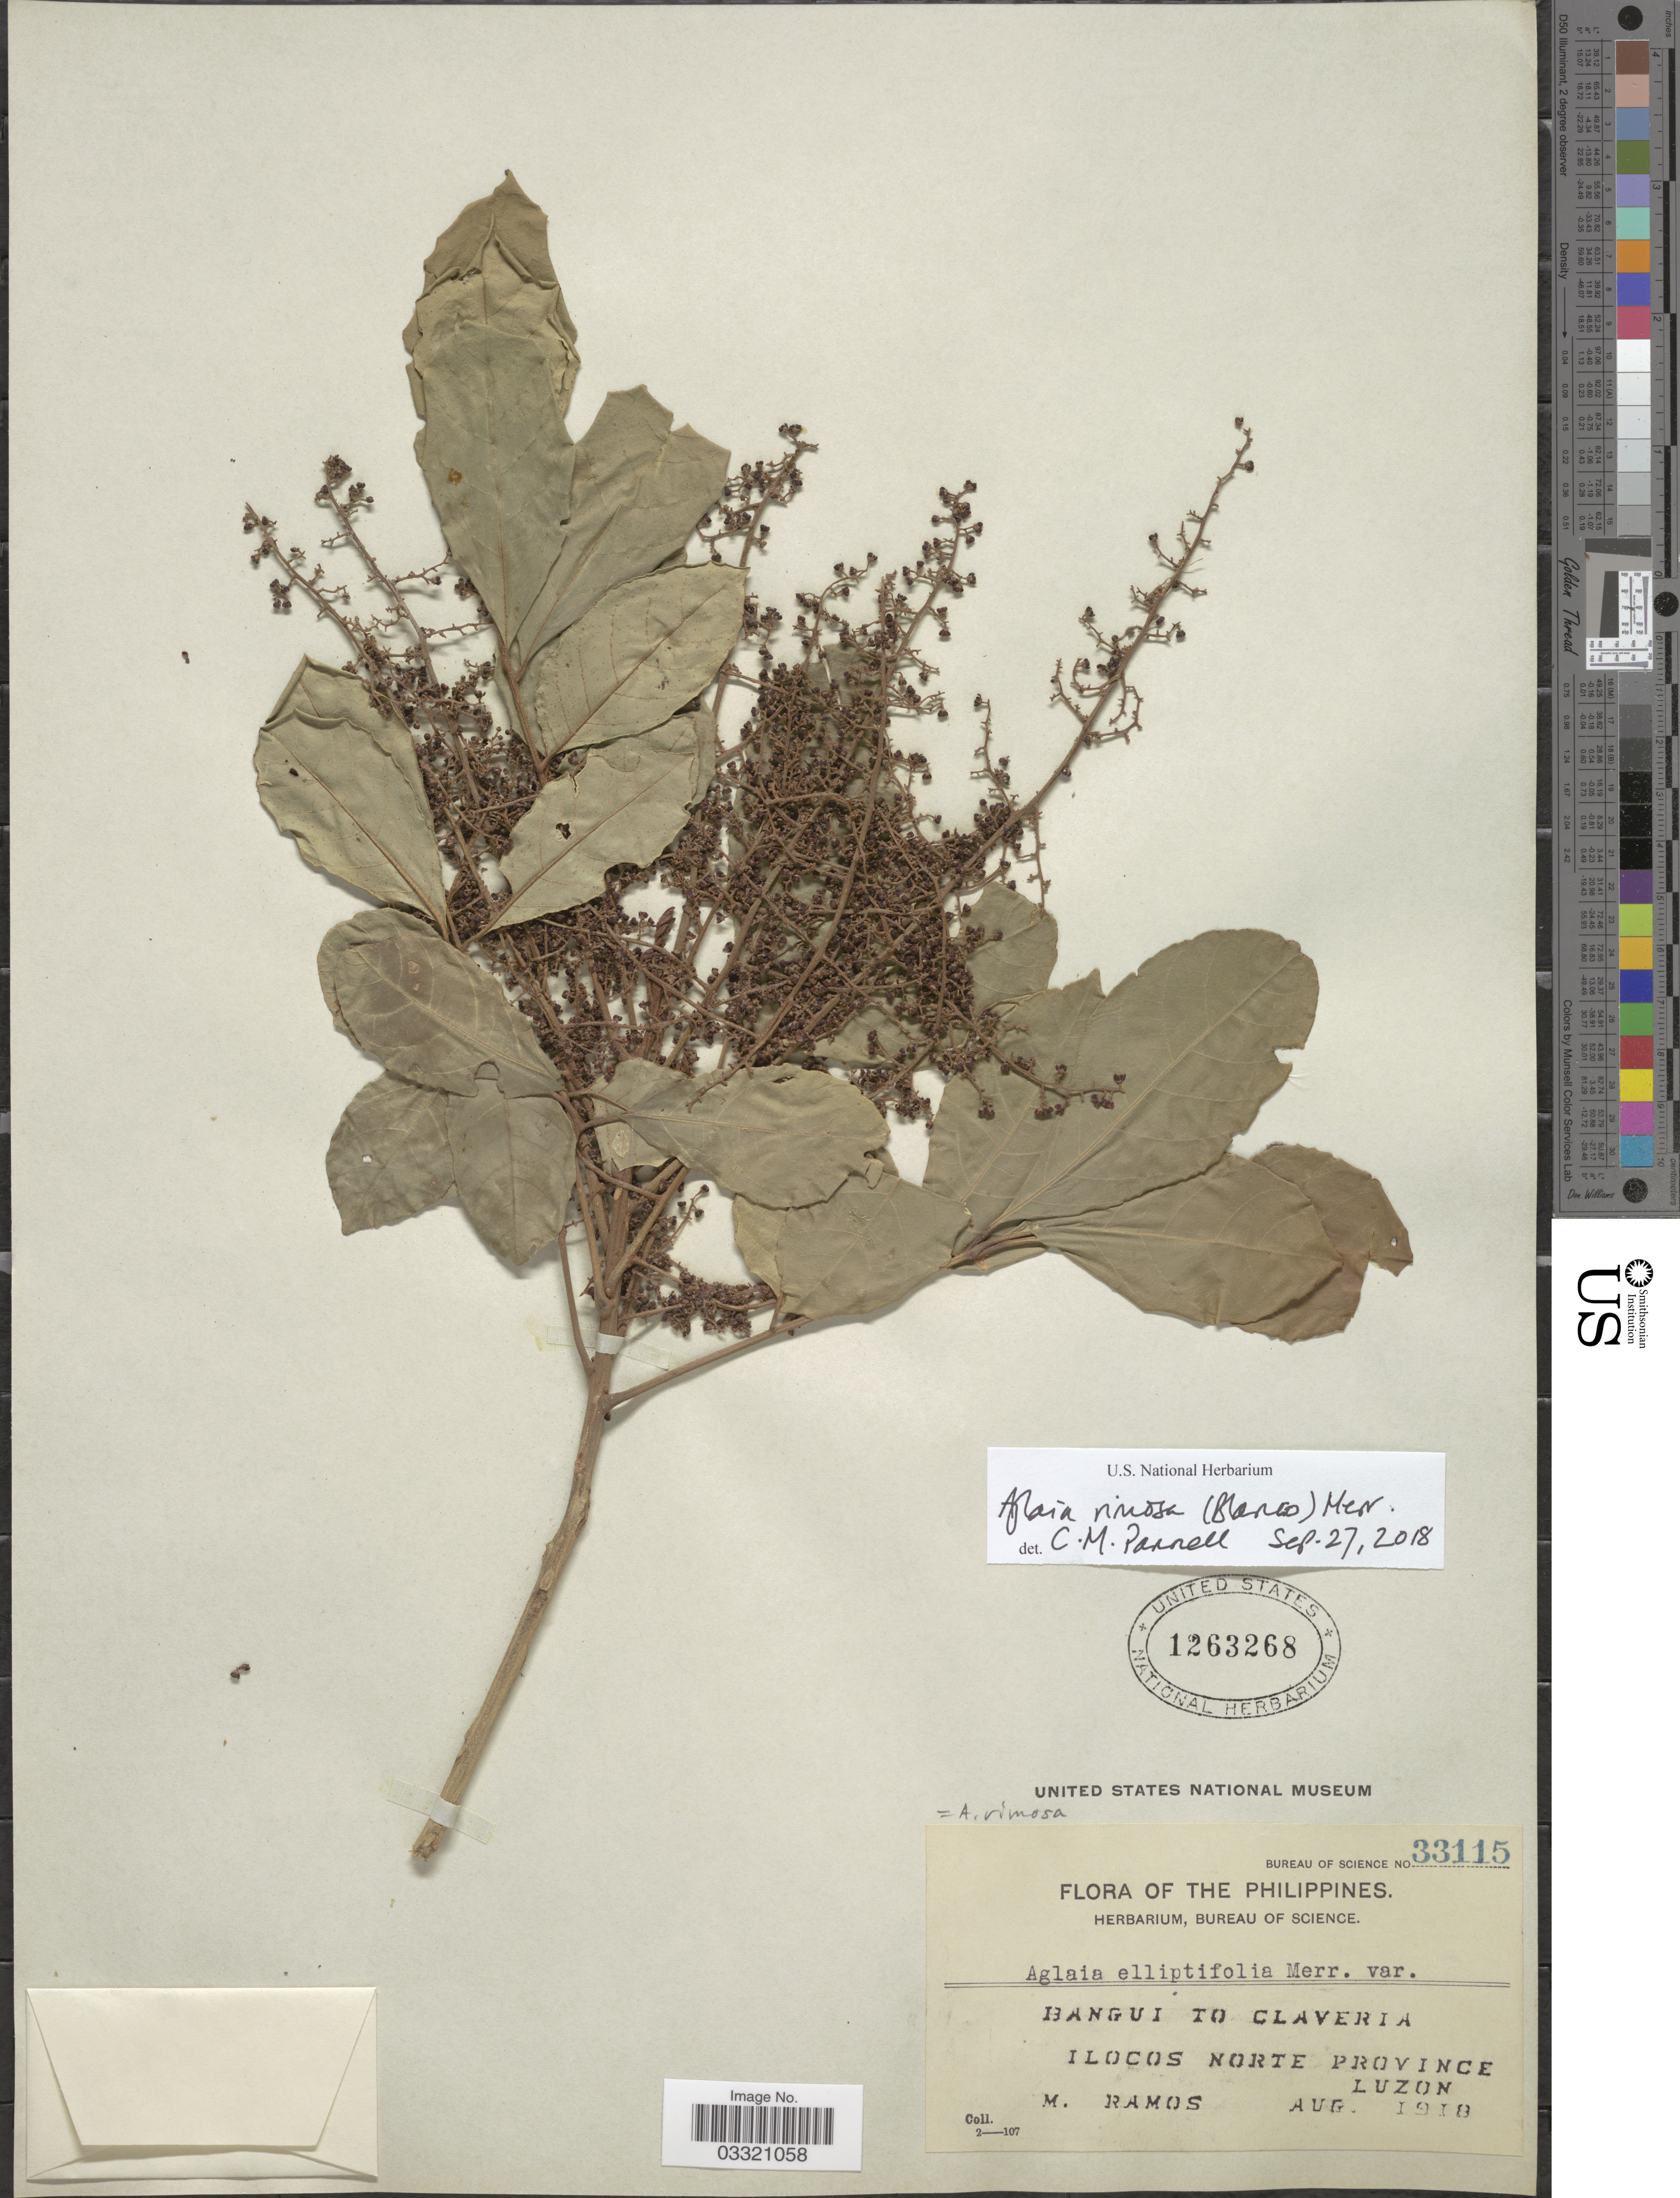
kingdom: Plantae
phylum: Tracheophyta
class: Magnoliopsida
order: Sapindales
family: Meliaceae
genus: Aglaia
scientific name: Aglaia rimosa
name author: (Blanco) Merr.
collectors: M. Ramos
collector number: Bureau of Science 33115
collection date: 1918-08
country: Philippines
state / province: Ilocos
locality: Bangui to Claveria. Ilocos Norte Province. Luzon.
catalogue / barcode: US 1263268